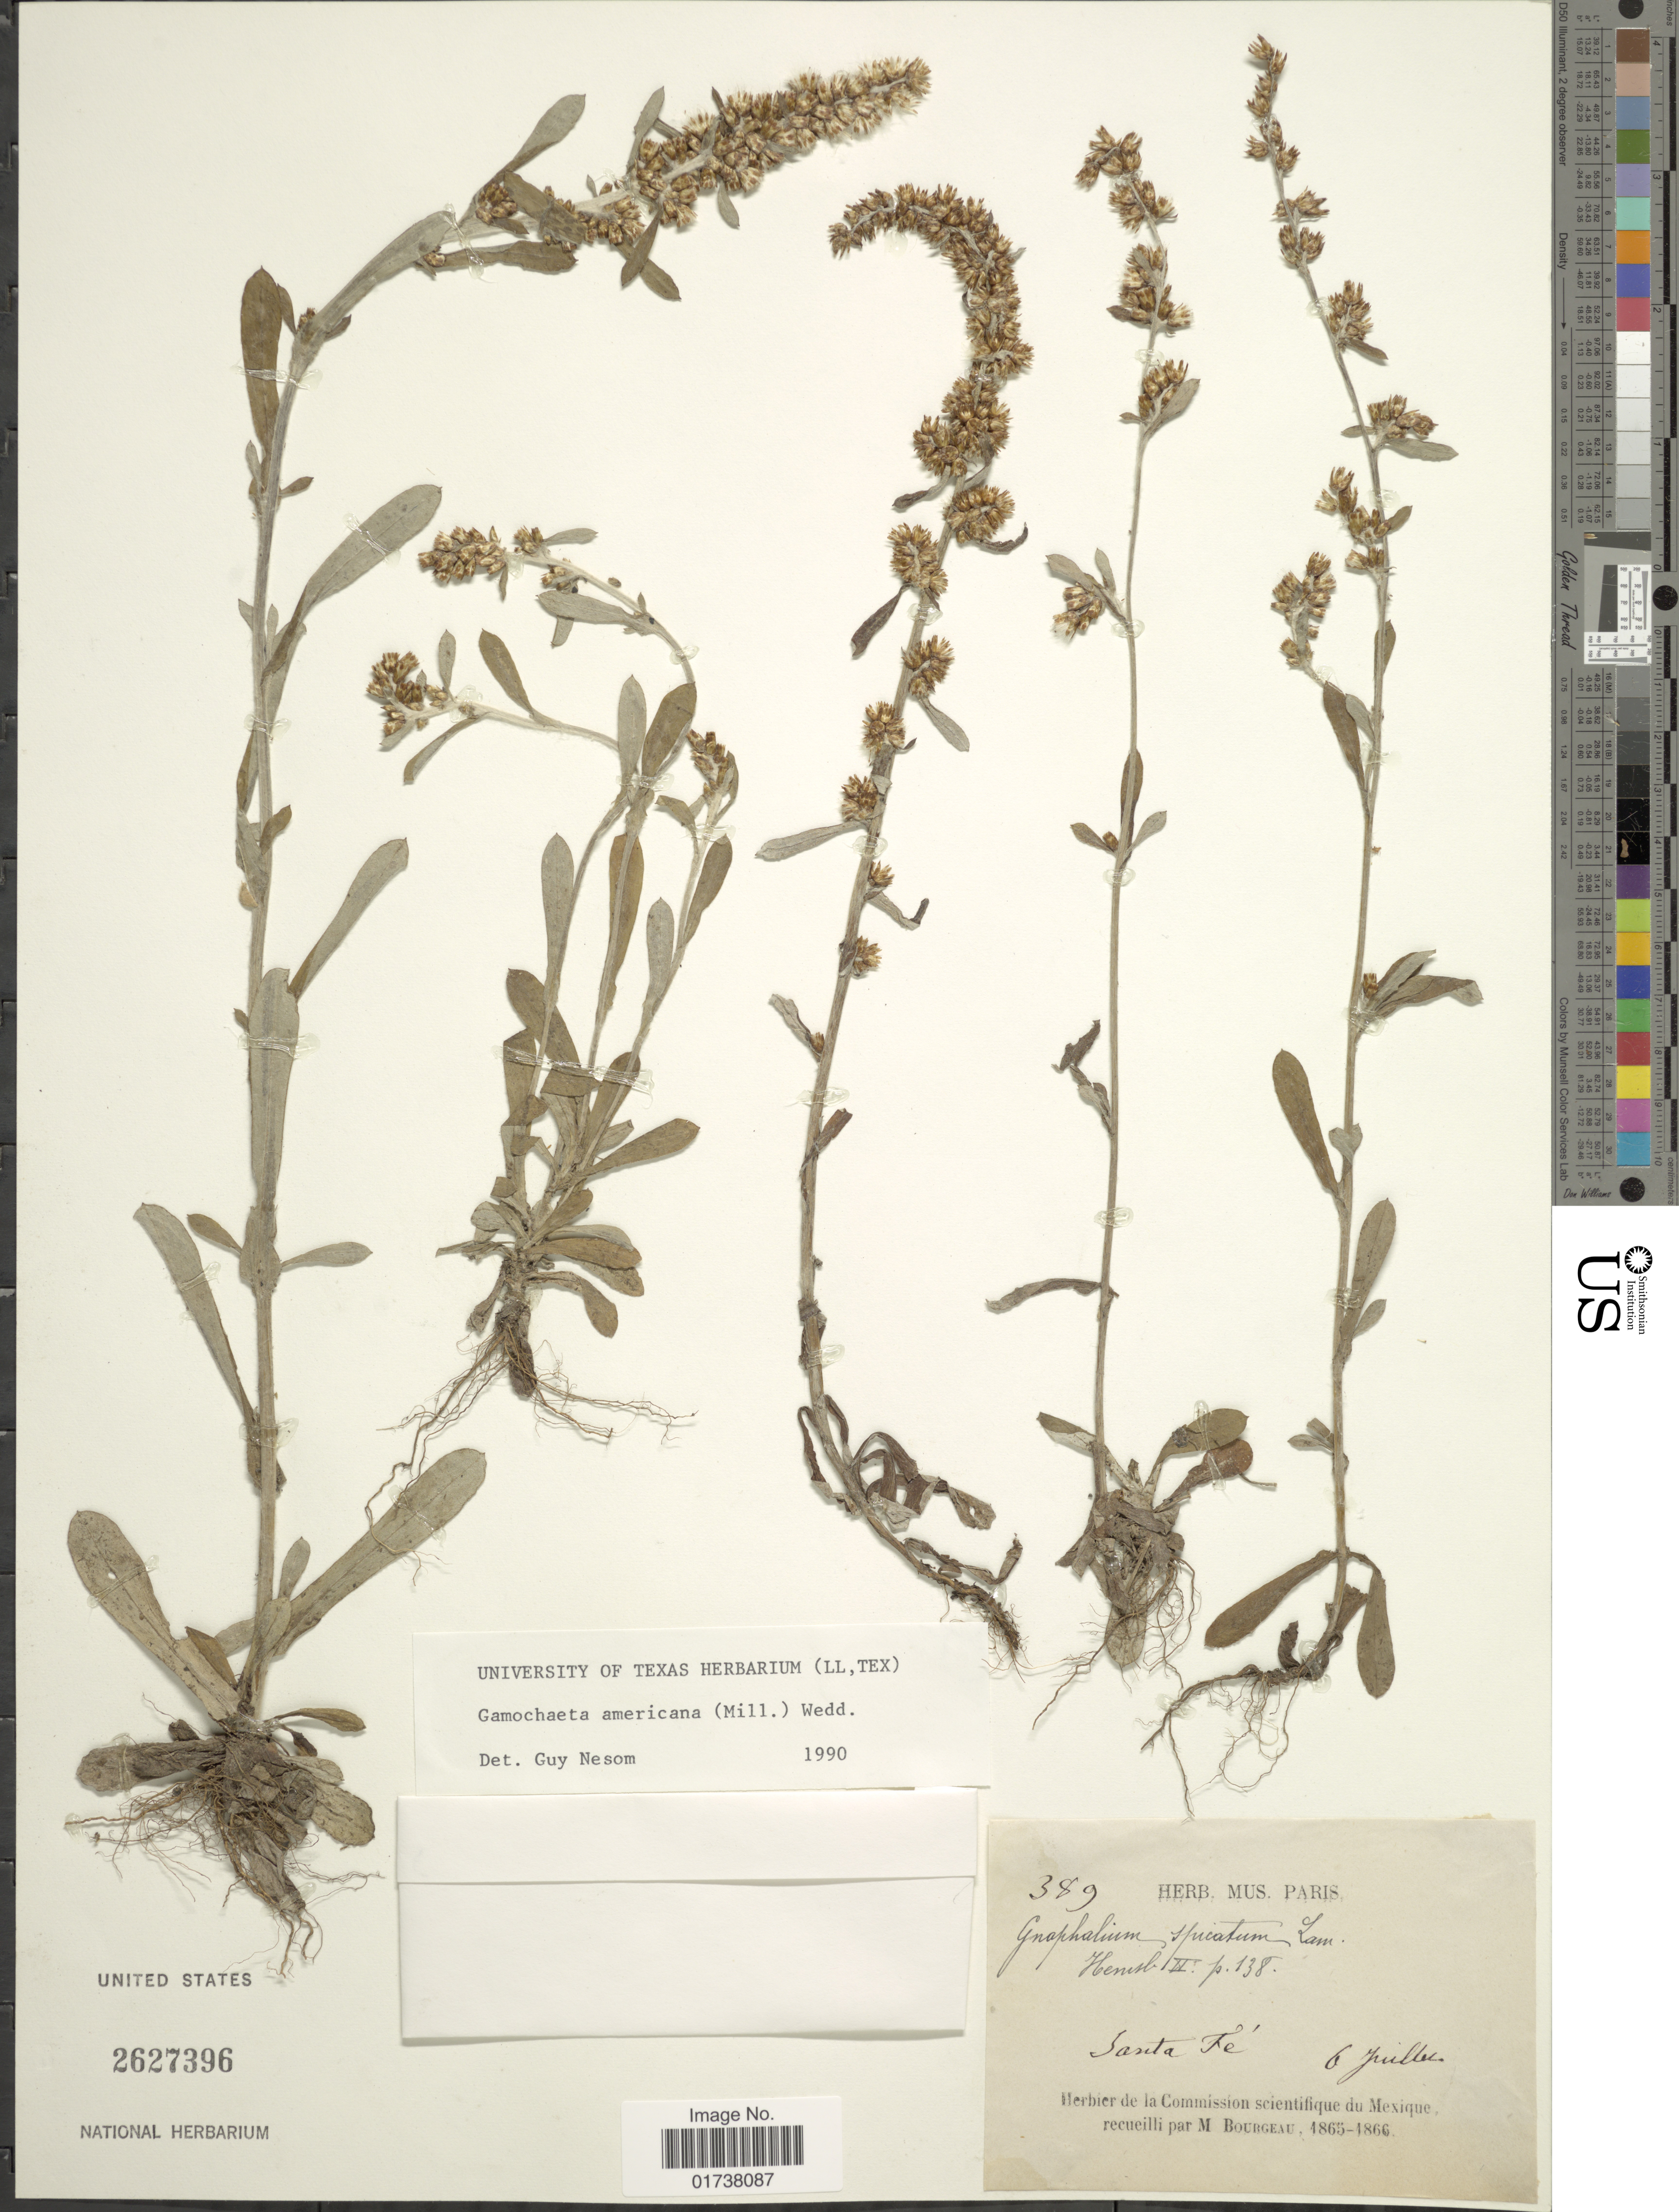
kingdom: Plantae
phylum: Tracheophyta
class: Magnoliopsida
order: Asterales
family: Asteraceae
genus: Gamochaeta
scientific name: Gamochaeta americana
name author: (Mill.) Wedd.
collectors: M. Bourgeau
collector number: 389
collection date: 1865-07-06/1866-07-06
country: United States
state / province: New Mexico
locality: Santa Fe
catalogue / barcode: US 3627396